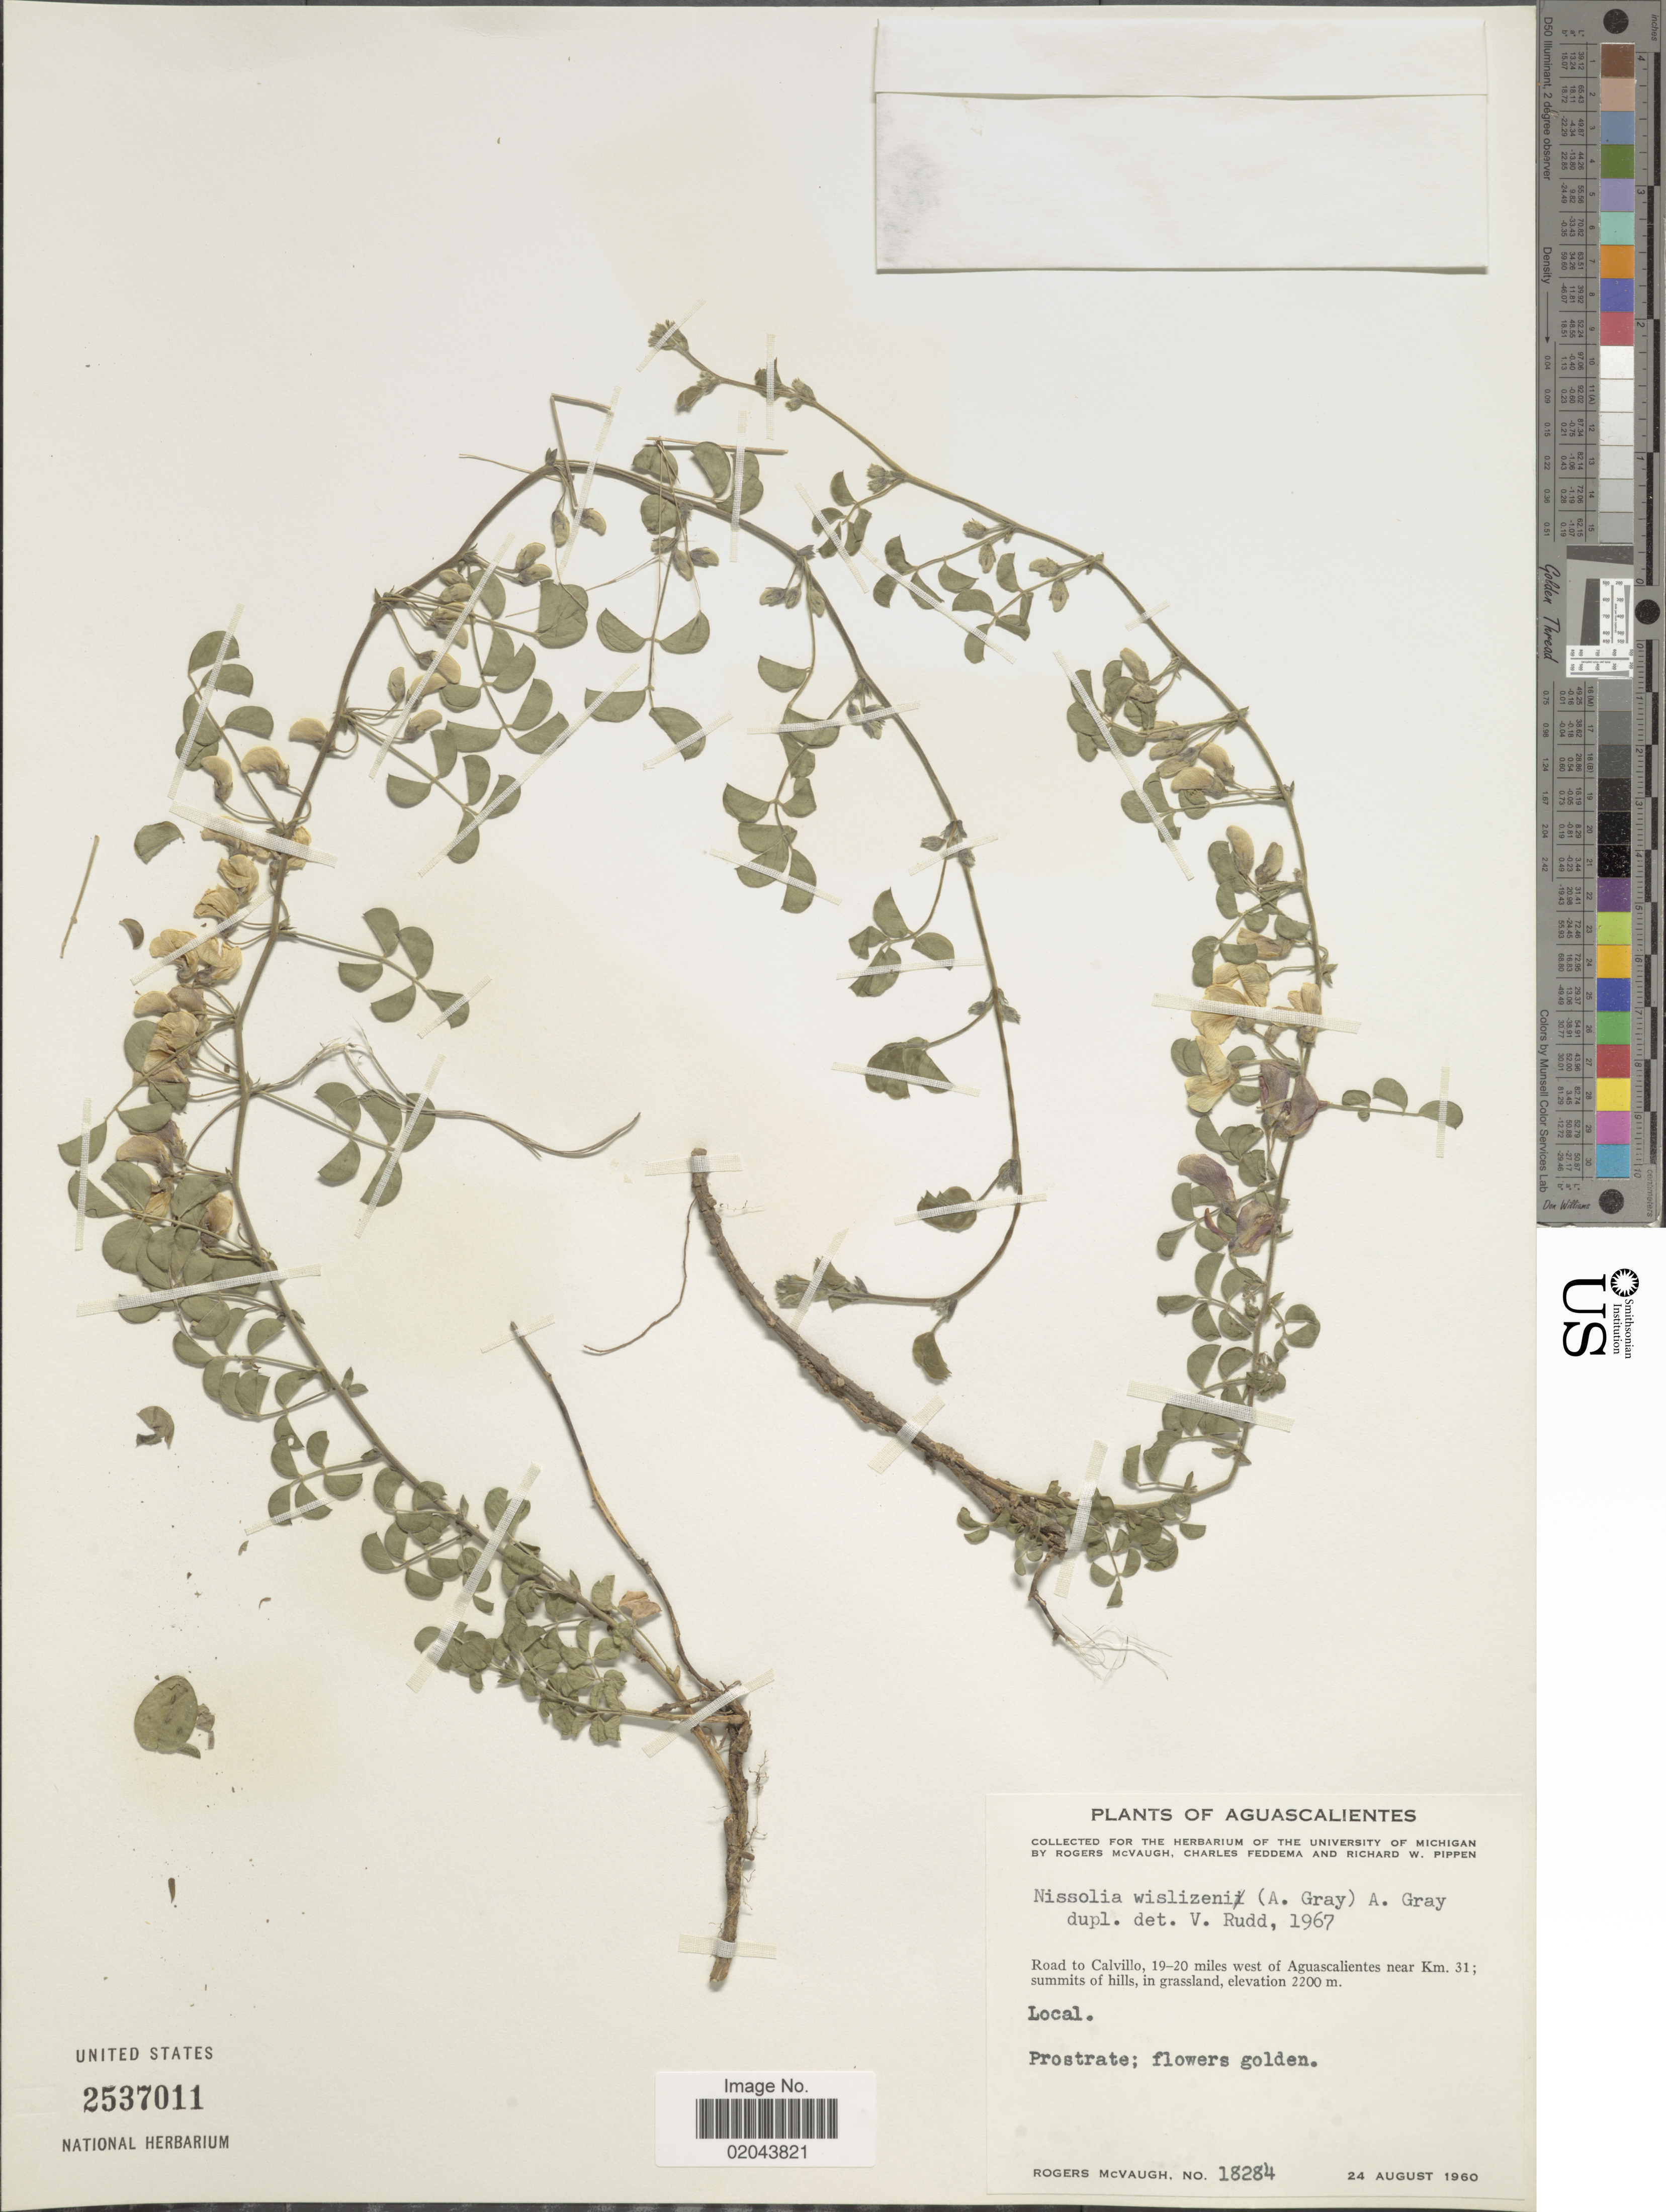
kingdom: Plantae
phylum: Tracheophyta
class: Magnoliopsida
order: Fabales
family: Fabaceae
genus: Nissolia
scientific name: Nissolia wislizeni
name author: A. Gray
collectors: R. McVaugh, C. Feddema & R. W. Pippen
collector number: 18284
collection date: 1960-08-24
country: Mexico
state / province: Aguascalientes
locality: Road to Calvillo, 19-20 miles west of Aguascalientes near Km. 31; summits of hills.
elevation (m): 2200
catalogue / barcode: US 2537011